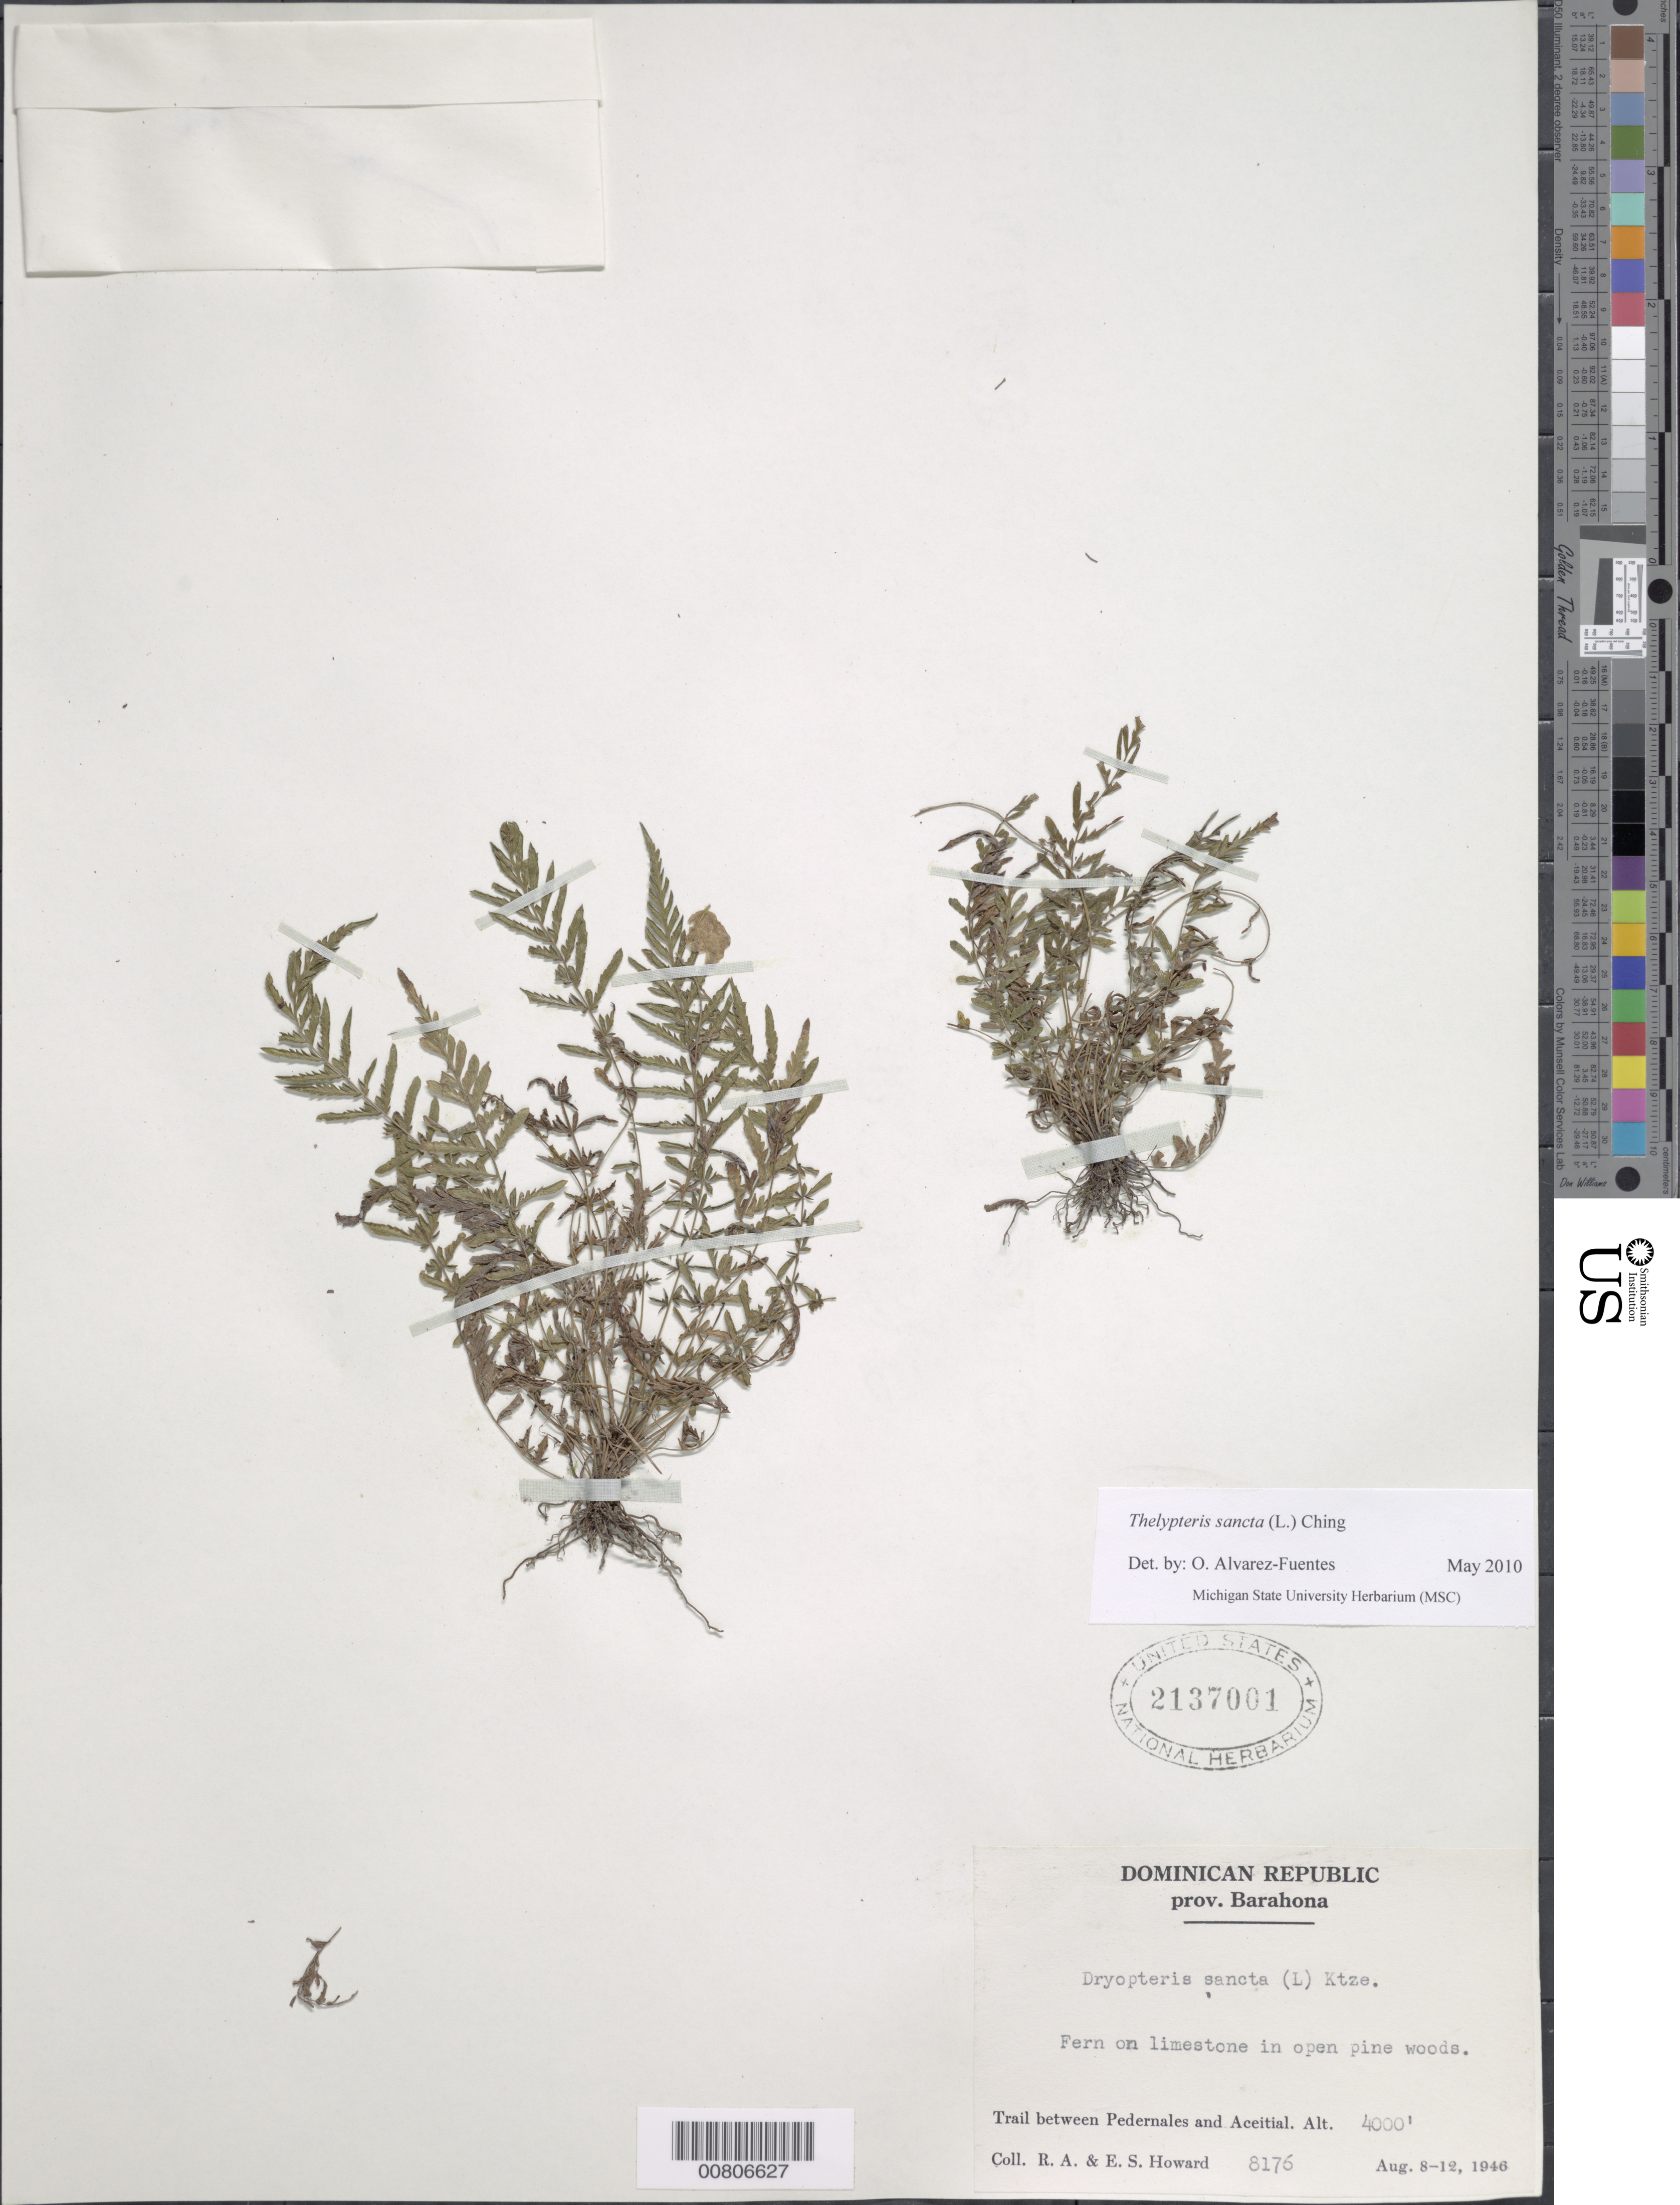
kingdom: Plantae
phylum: Tracheophyta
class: Polypodiopsida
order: Polypodiales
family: Thelypteridaceae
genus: Amauropelta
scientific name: Amauropelta sancta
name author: (L.) Pic. Serm.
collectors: R. A. Howard & E. S. Howard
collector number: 8176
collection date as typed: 08 Aug 1946 to 12 Aug 1946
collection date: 1946-08-08/1946-08-12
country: Dominican Republic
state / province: Barahona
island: Hispaniola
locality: Pedernales to Aceitial trail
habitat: Open pine woods, on limestone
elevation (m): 1219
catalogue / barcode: US 2137001